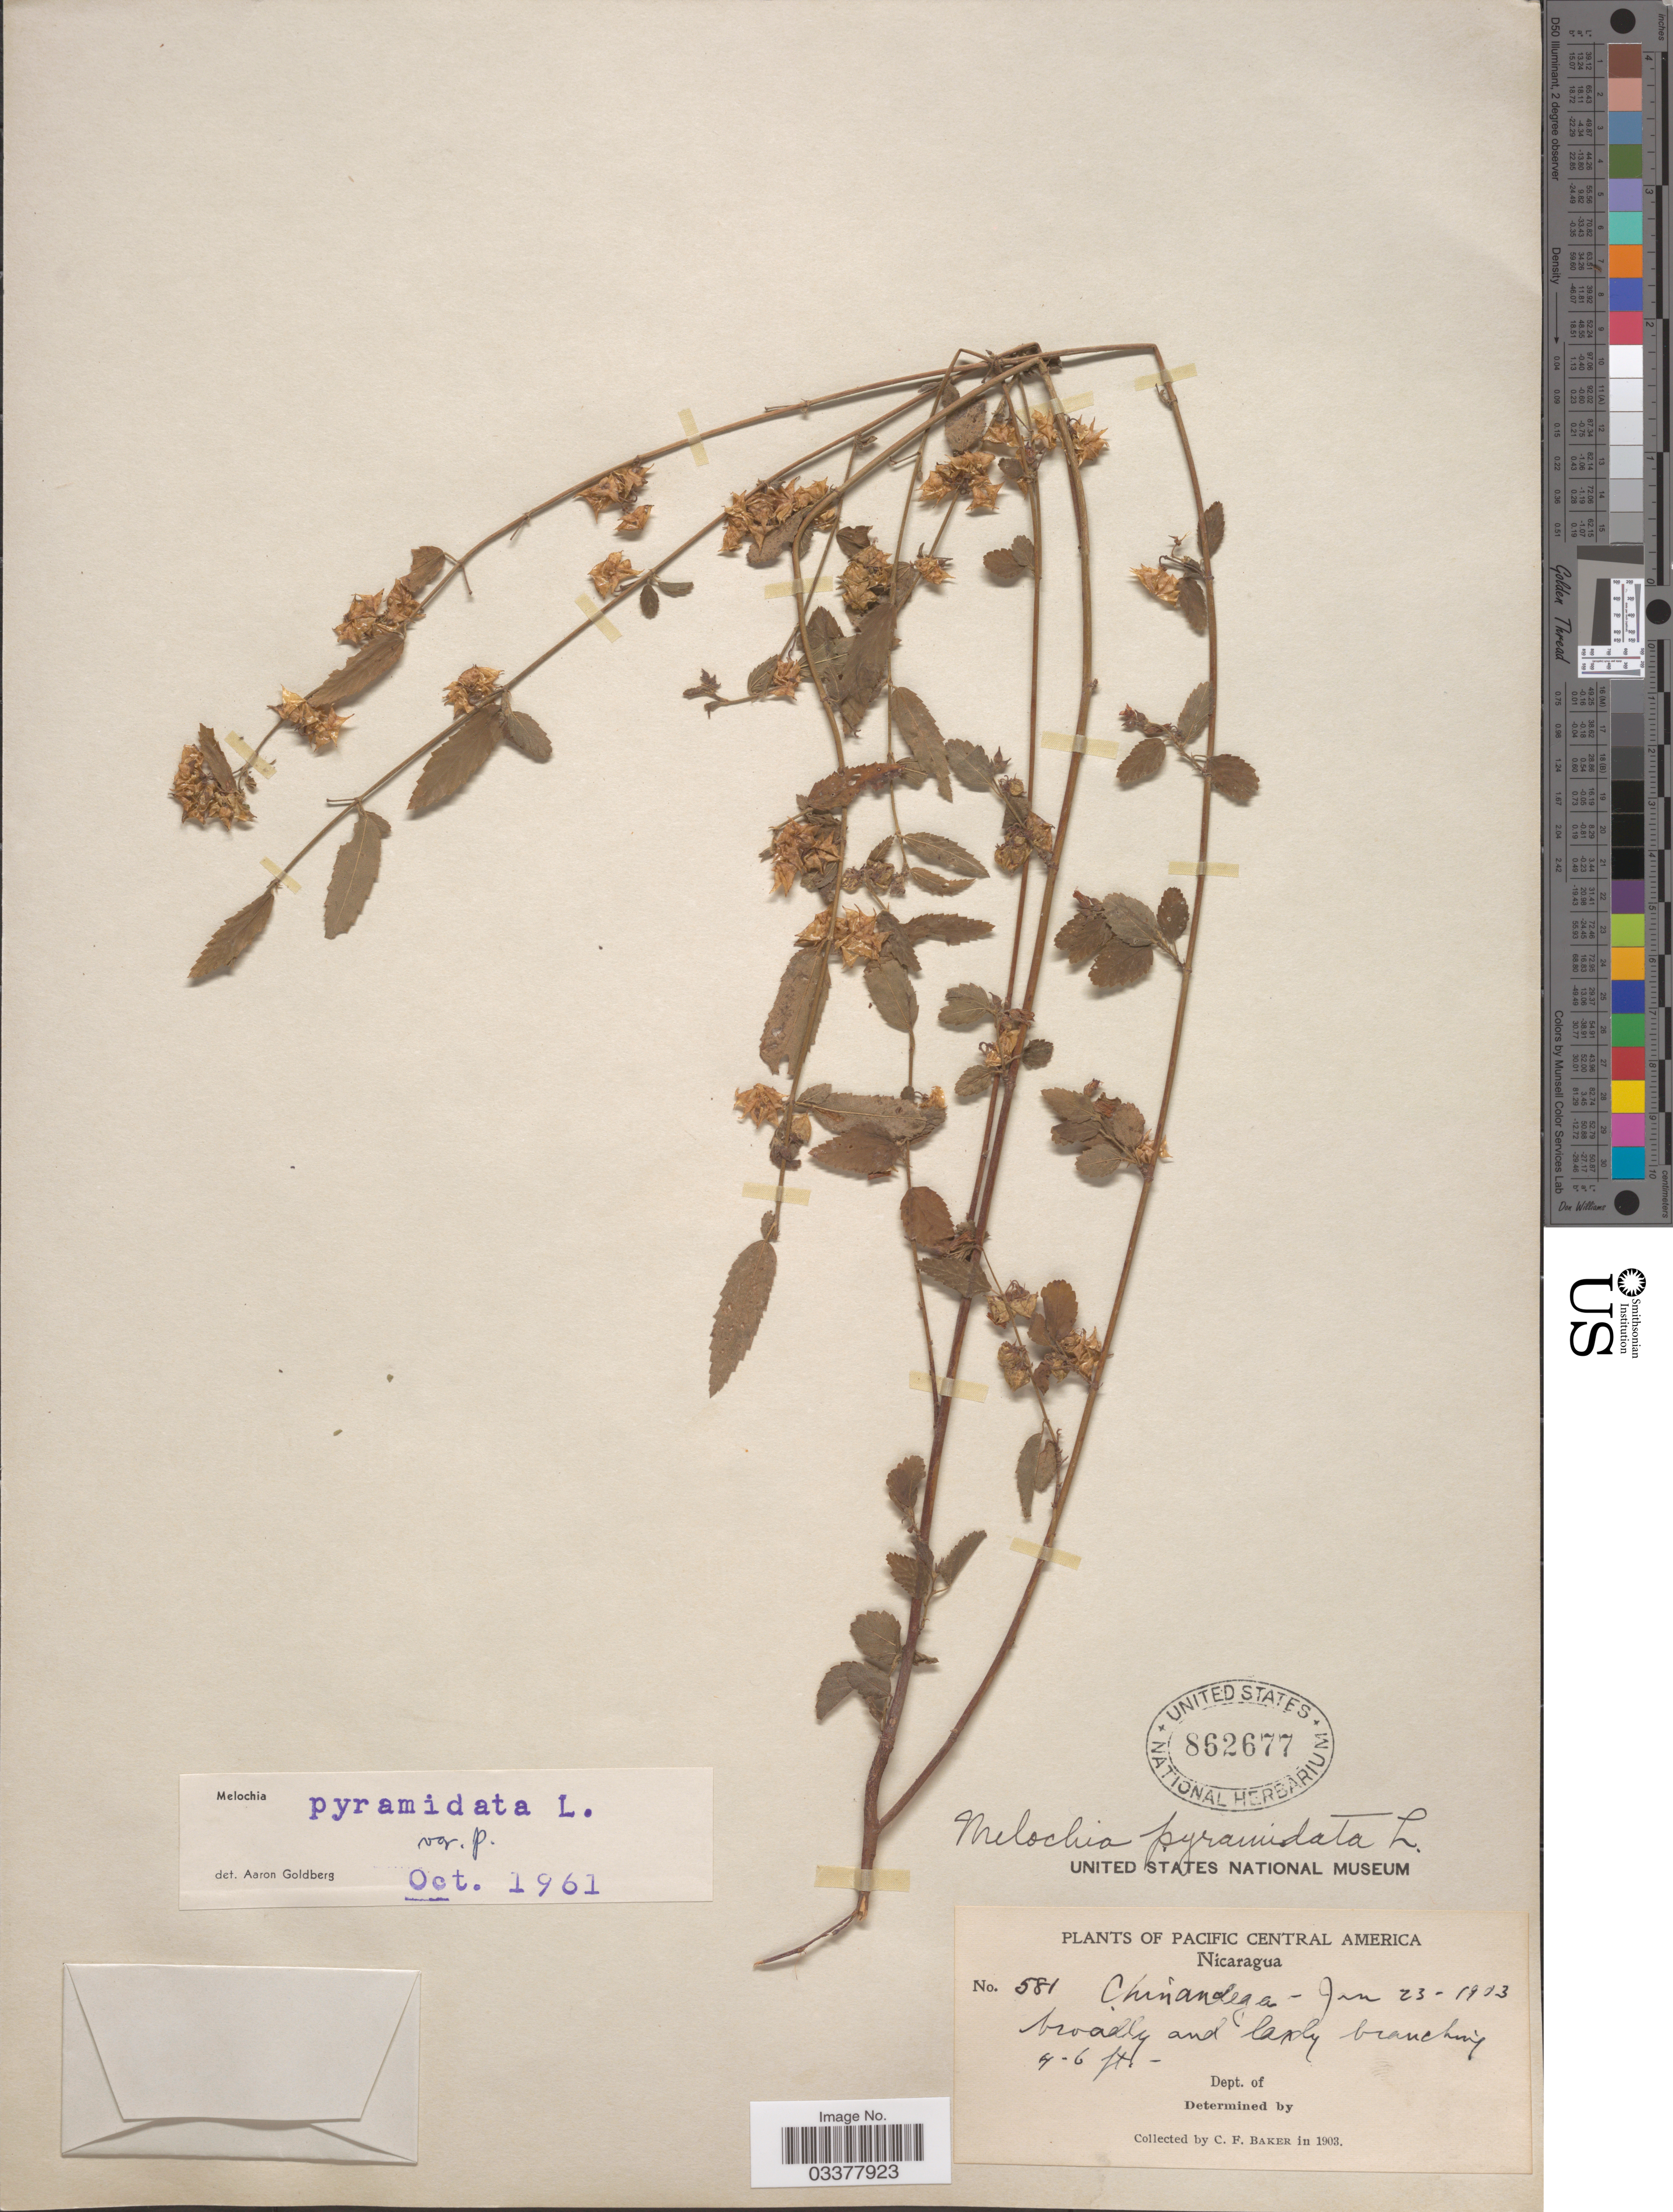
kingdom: Plantae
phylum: Tracheophyta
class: Magnoliopsida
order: Malvales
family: Malvaceae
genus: Melochia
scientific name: Melochia pyramidata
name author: L.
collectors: C. F. Baker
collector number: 581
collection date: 1903-01-23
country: Nicaragua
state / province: Chinandega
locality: Pacific Central America.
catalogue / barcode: US 862677